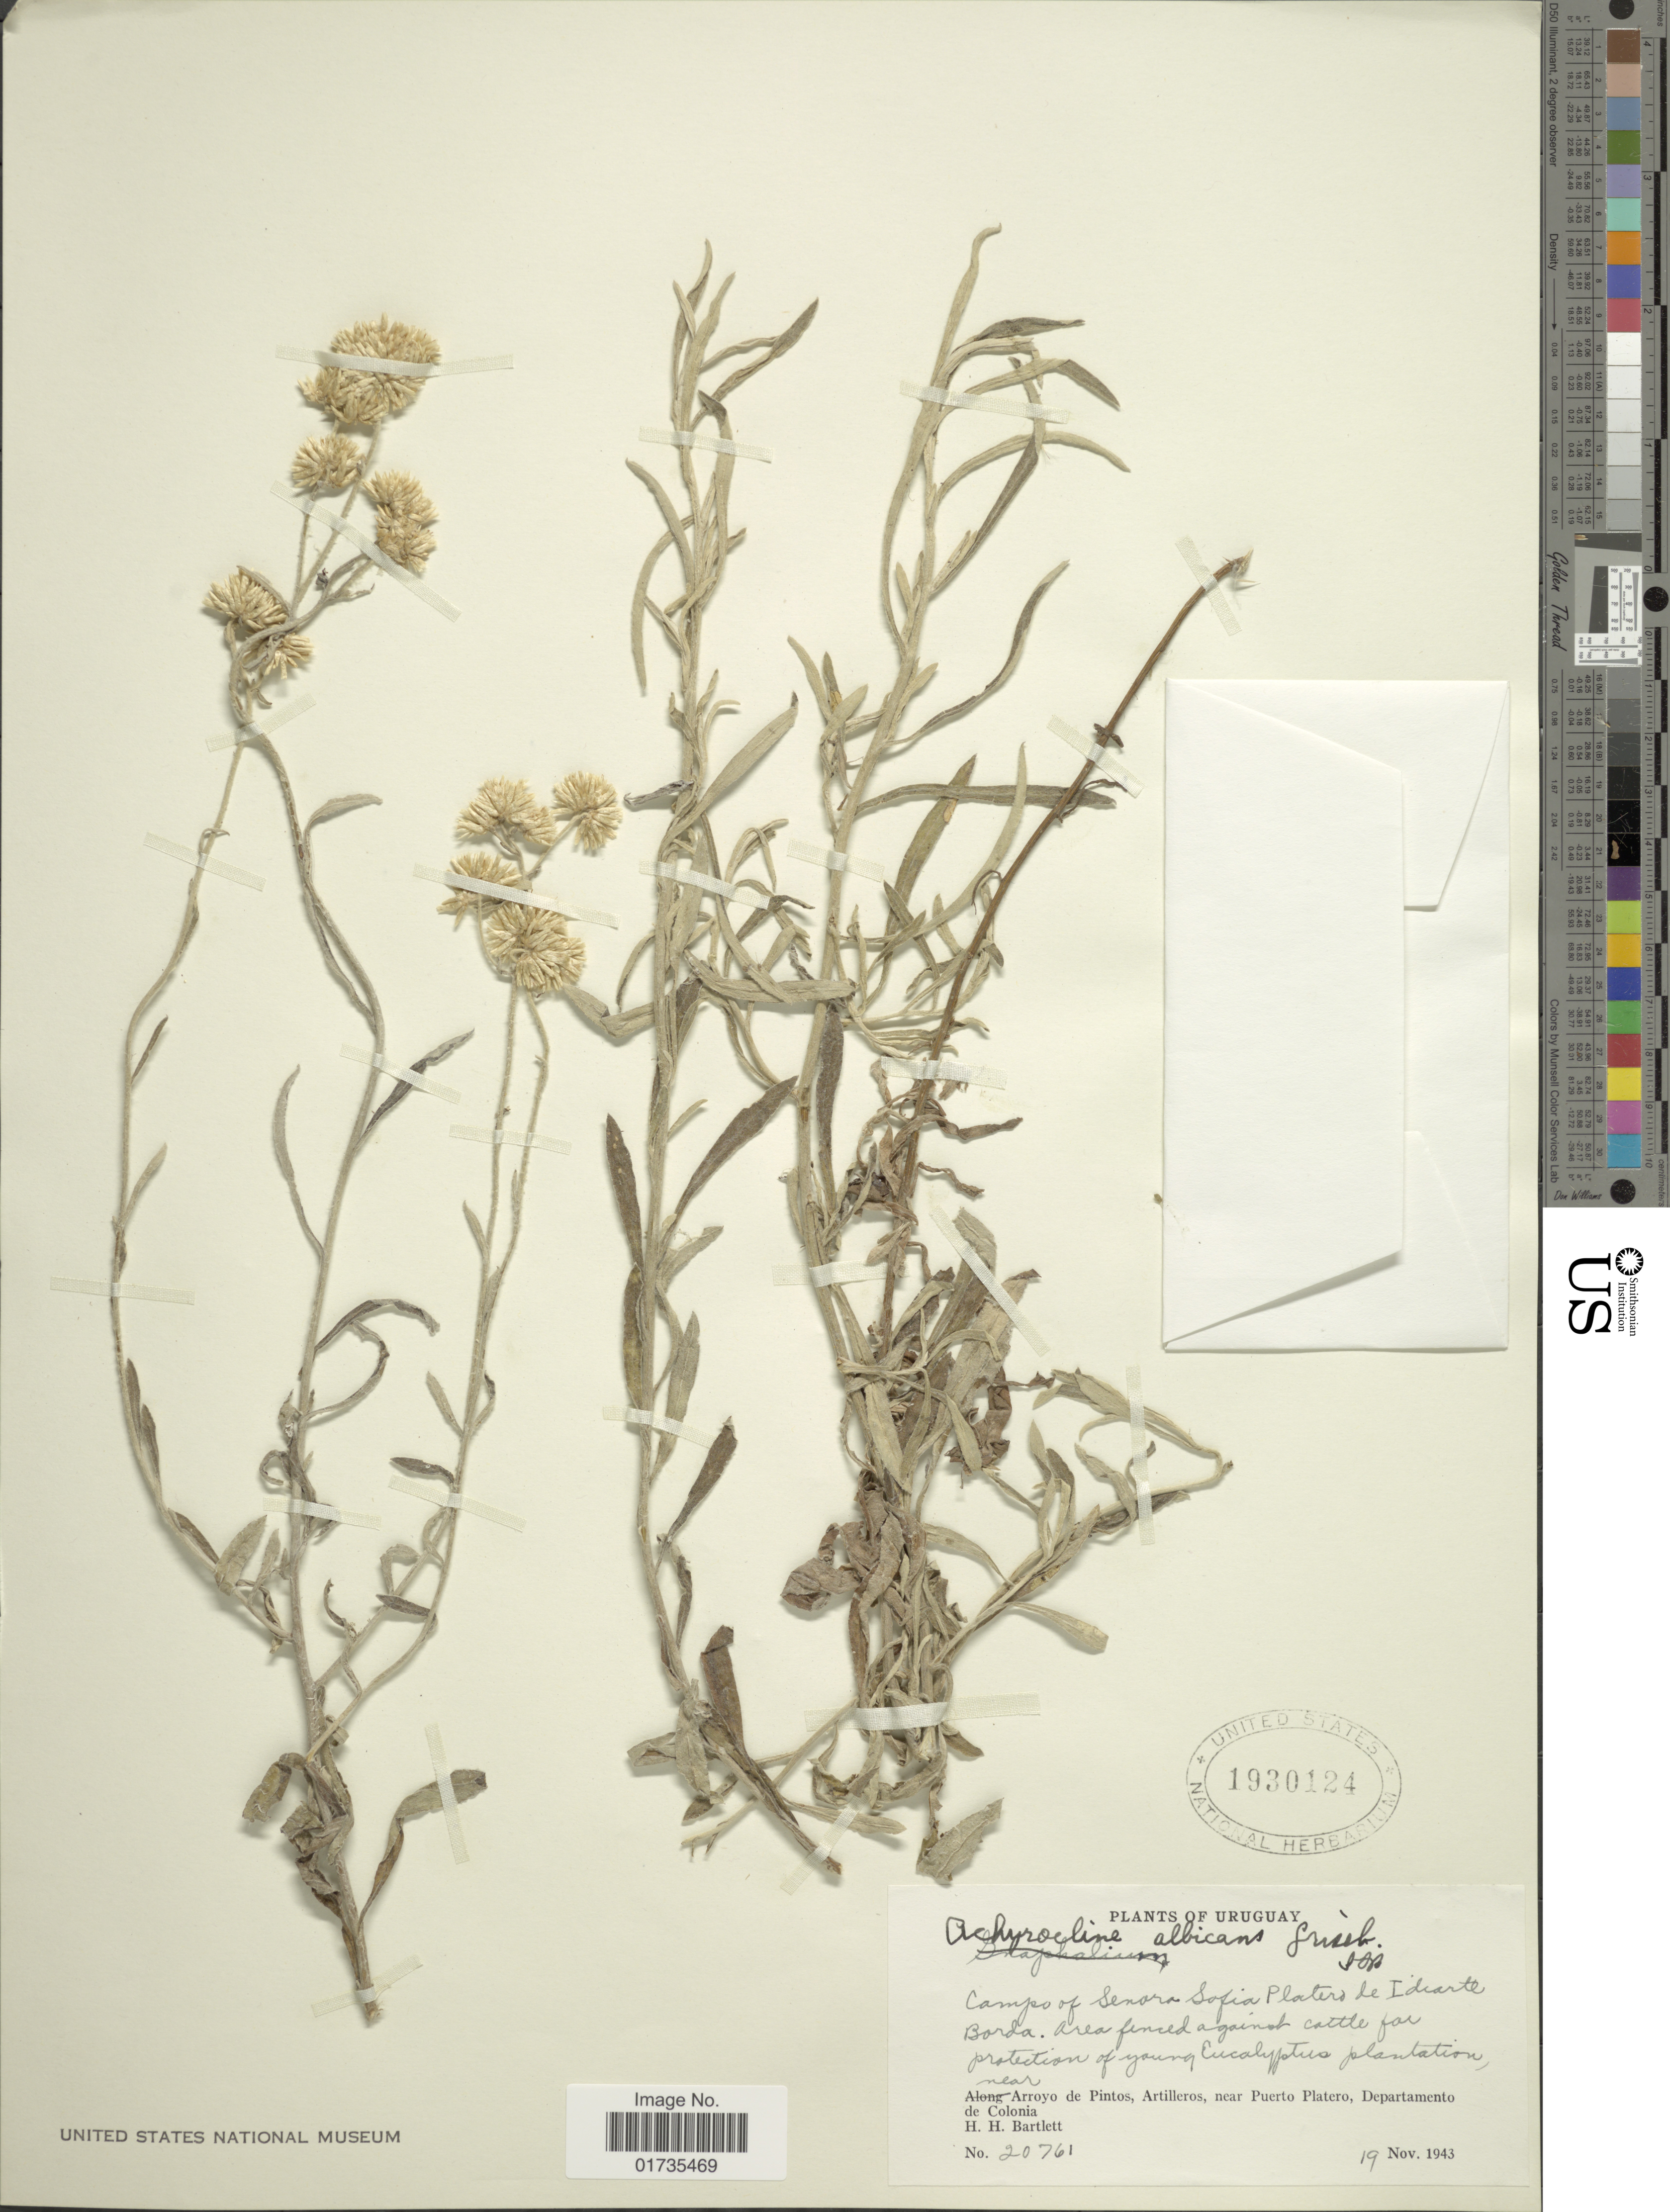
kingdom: Plantae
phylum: Tracheophyta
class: Magnoliopsida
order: Asterales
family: Asteraceae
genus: Achyrocline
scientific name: Achyrocline albicans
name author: Griseb.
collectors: H. H. Bartlett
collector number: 20761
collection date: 1943-11-19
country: Uruguay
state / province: Colonia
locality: Arroyo de Pintos, Artilleros, near Puerto Platero, Departamento de Colonia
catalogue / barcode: US 1930124